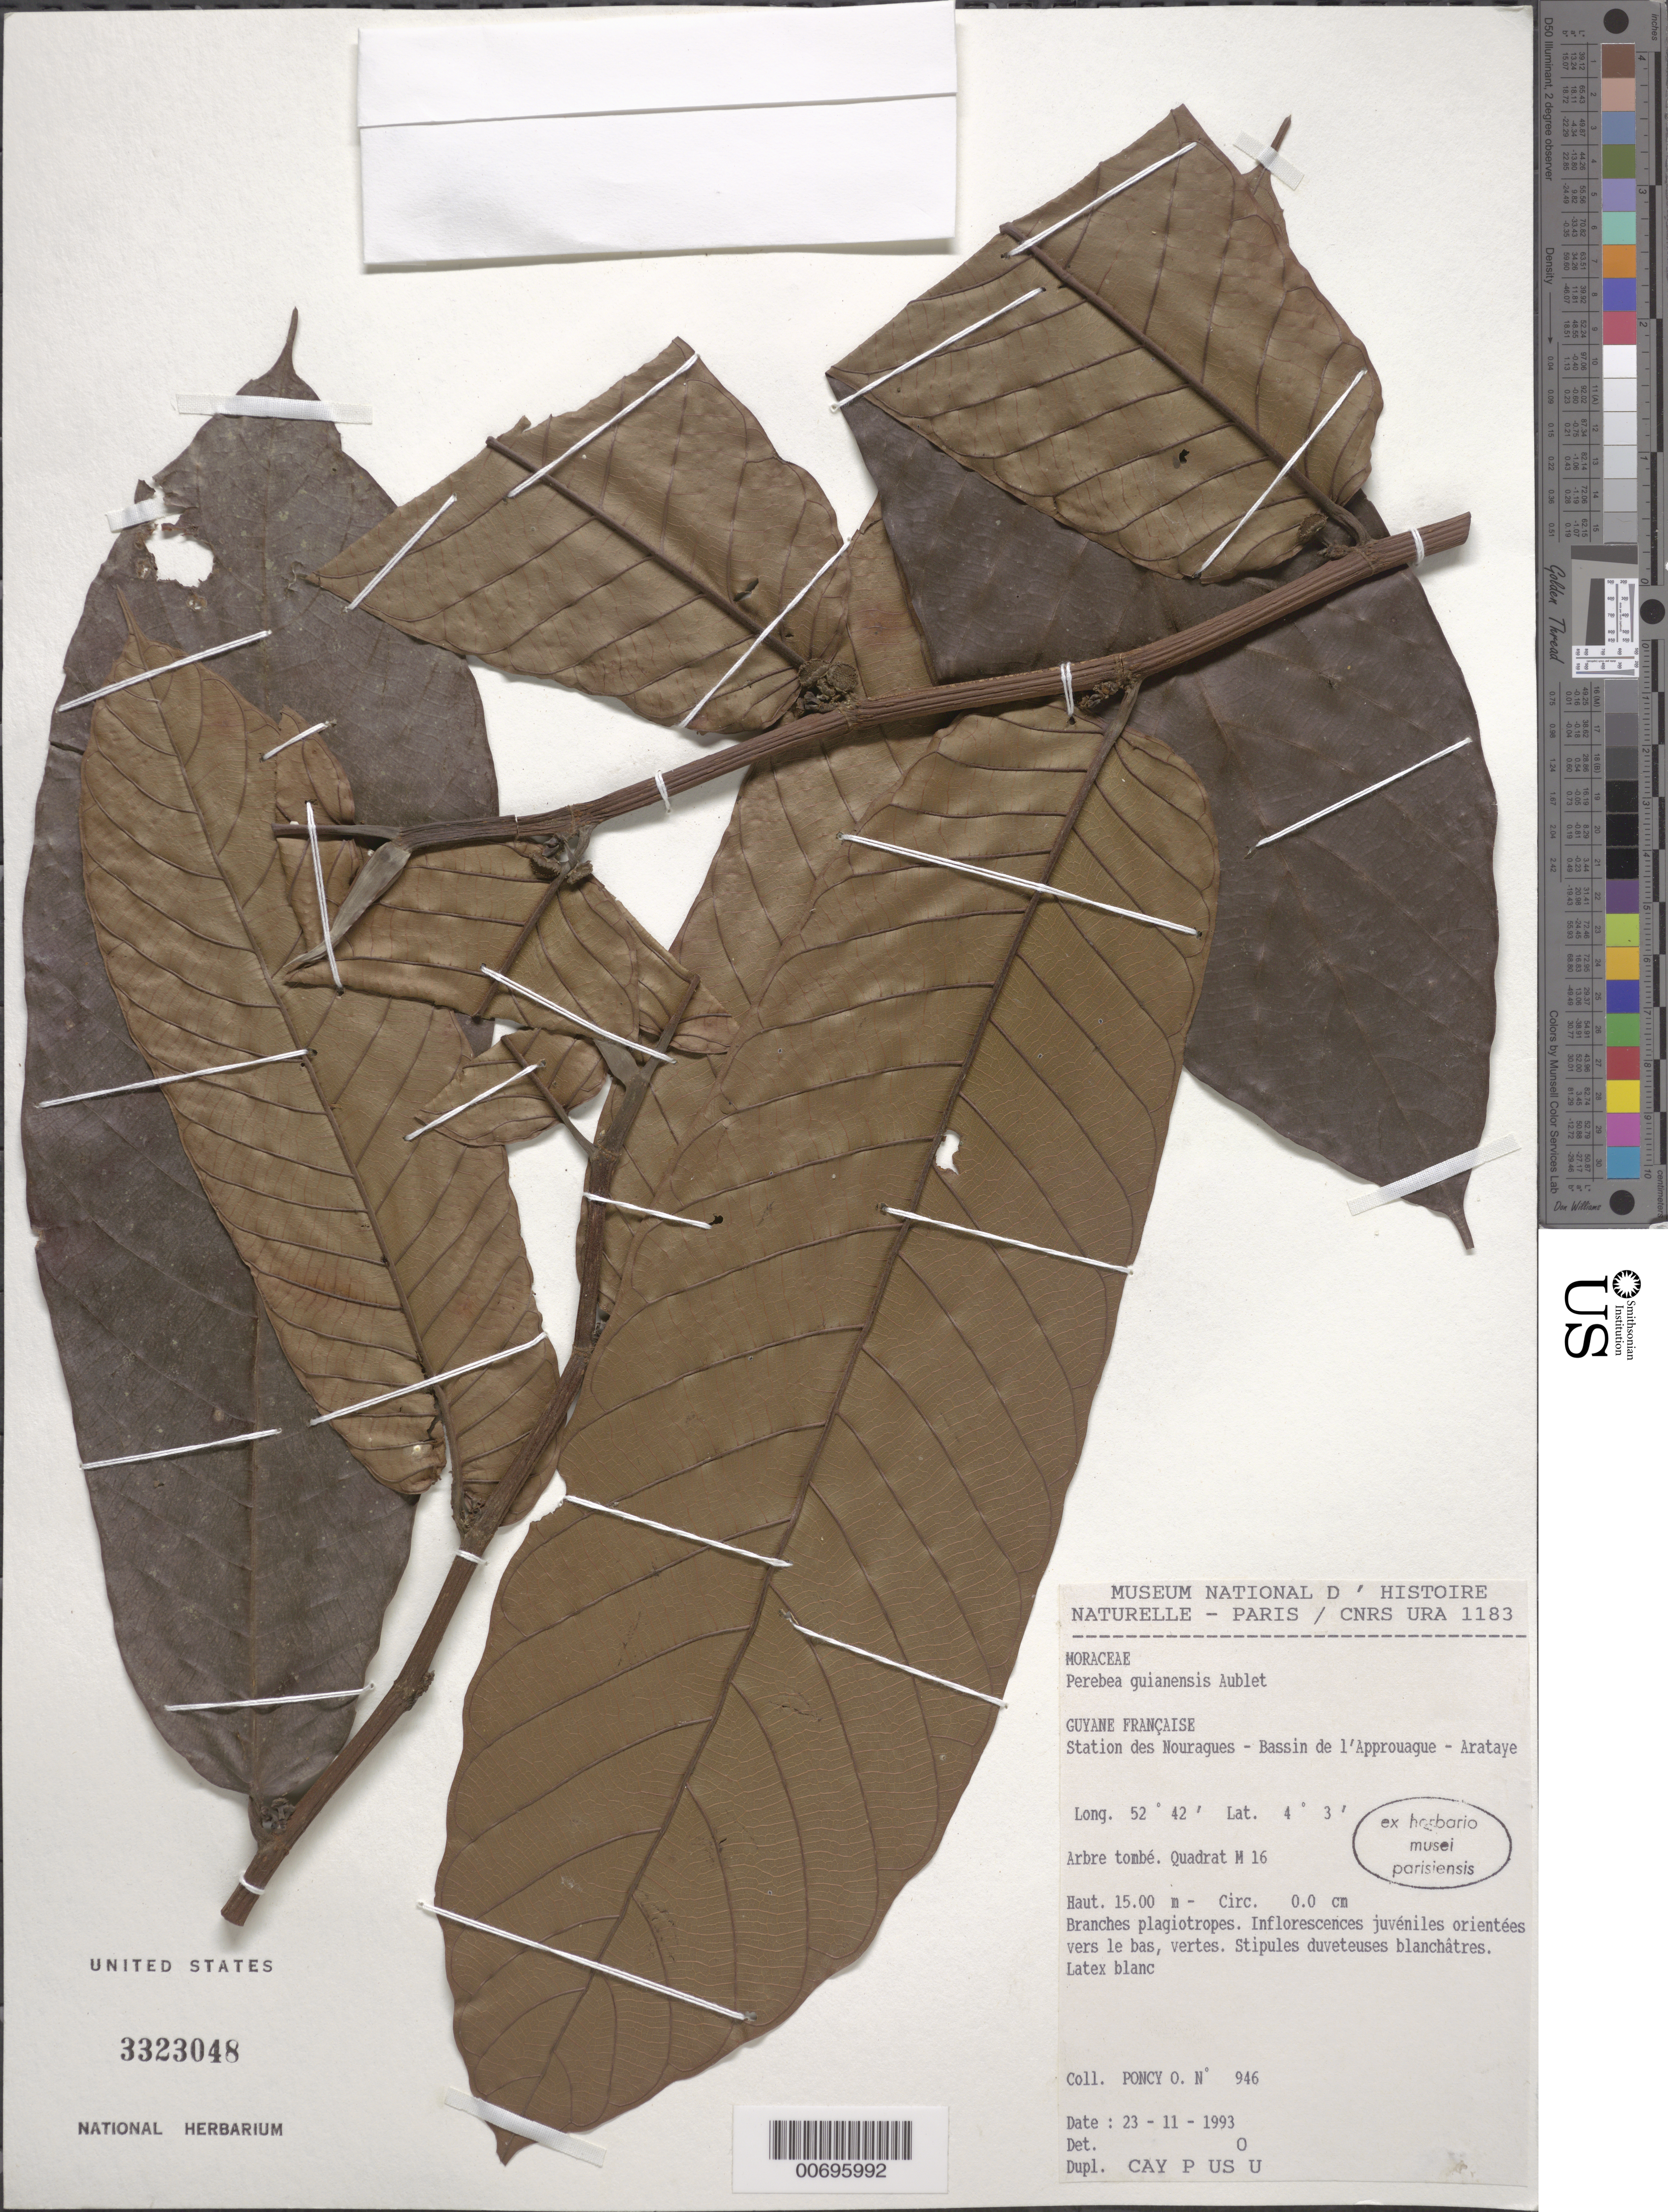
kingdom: Plantae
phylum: Tracheophyta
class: Magnoliopsida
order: Rosales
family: Moraceae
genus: Perebea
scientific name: Perebea guianensis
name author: Aubl.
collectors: O. Poncy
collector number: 946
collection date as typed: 23-Nov-93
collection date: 1993-11-23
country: French Guiana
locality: Station des Nouragues, Bassin de l'Approuague, Arataye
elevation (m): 100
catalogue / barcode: US 3323048